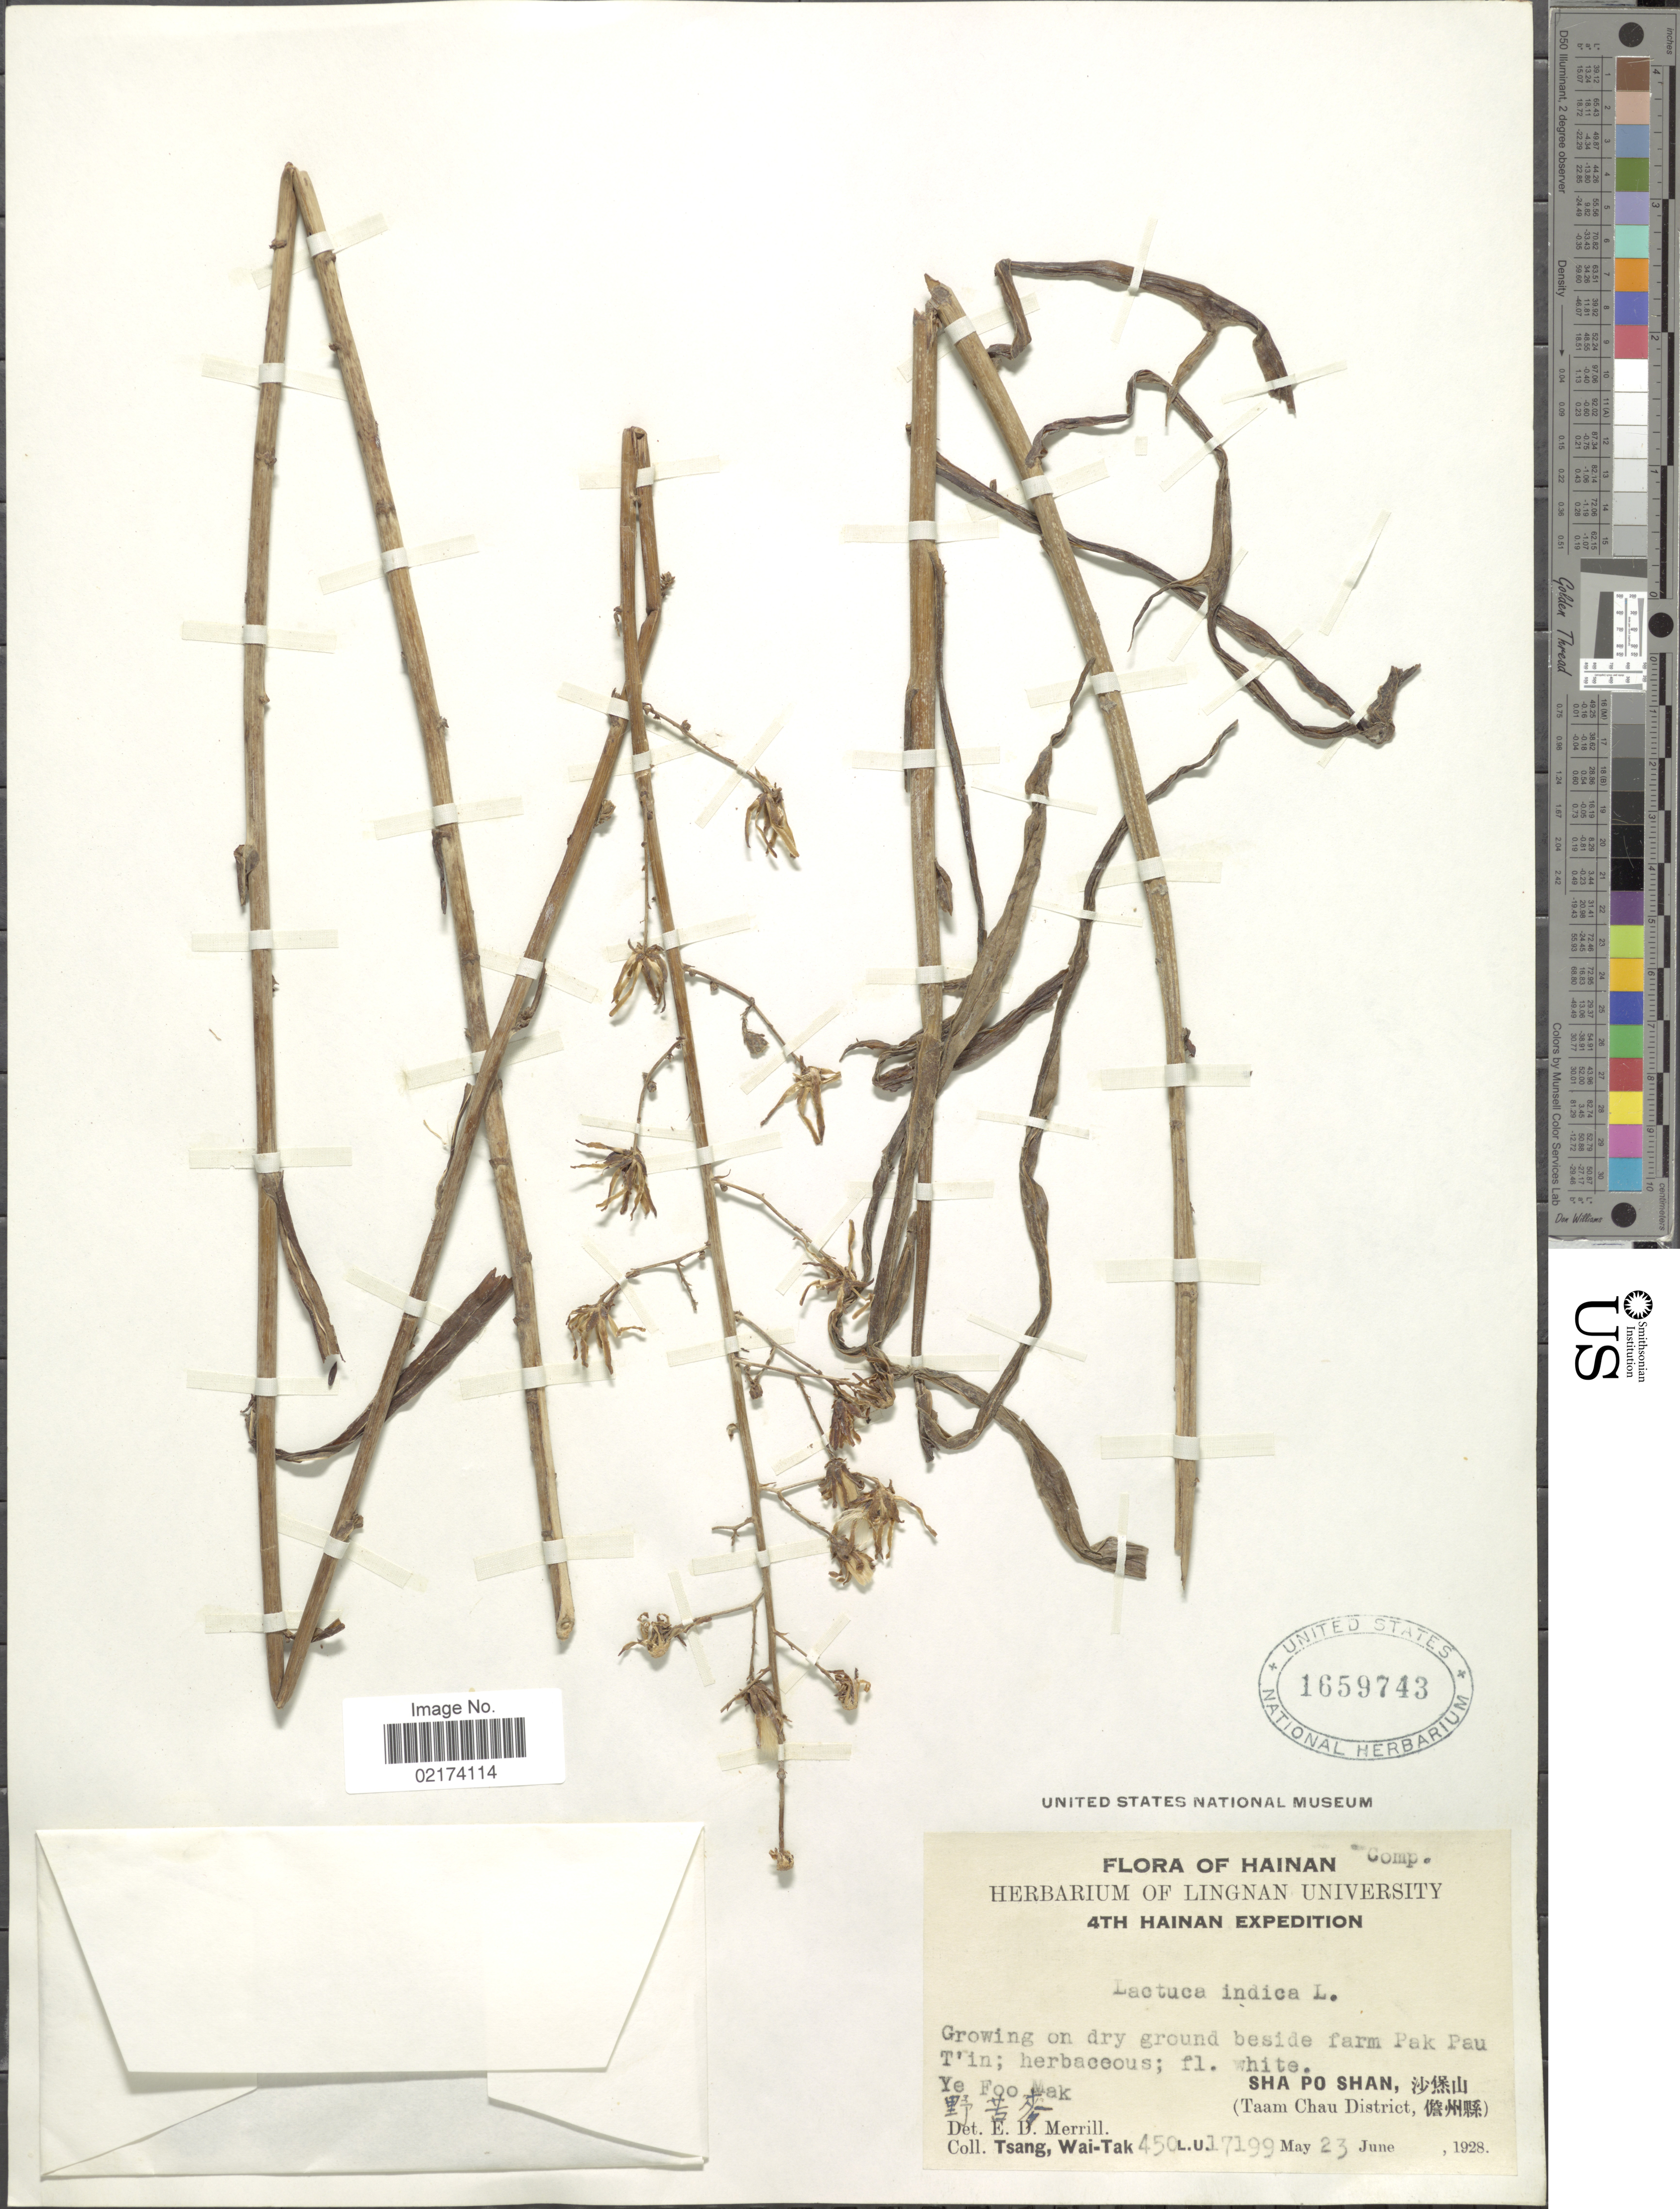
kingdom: Plantae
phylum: Tracheophyta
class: Magnoliopsida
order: Asterales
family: Asteraceae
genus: Lactuca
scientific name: Lactuca indica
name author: L.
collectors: W. T. Tsang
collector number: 450/17199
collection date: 1928-05-23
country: China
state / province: Hainan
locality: Beside farm Pak Pau T'in, Ye Foo Mak, Sha Po Shan (Taam Chau Distrcit)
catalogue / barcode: US 1659743